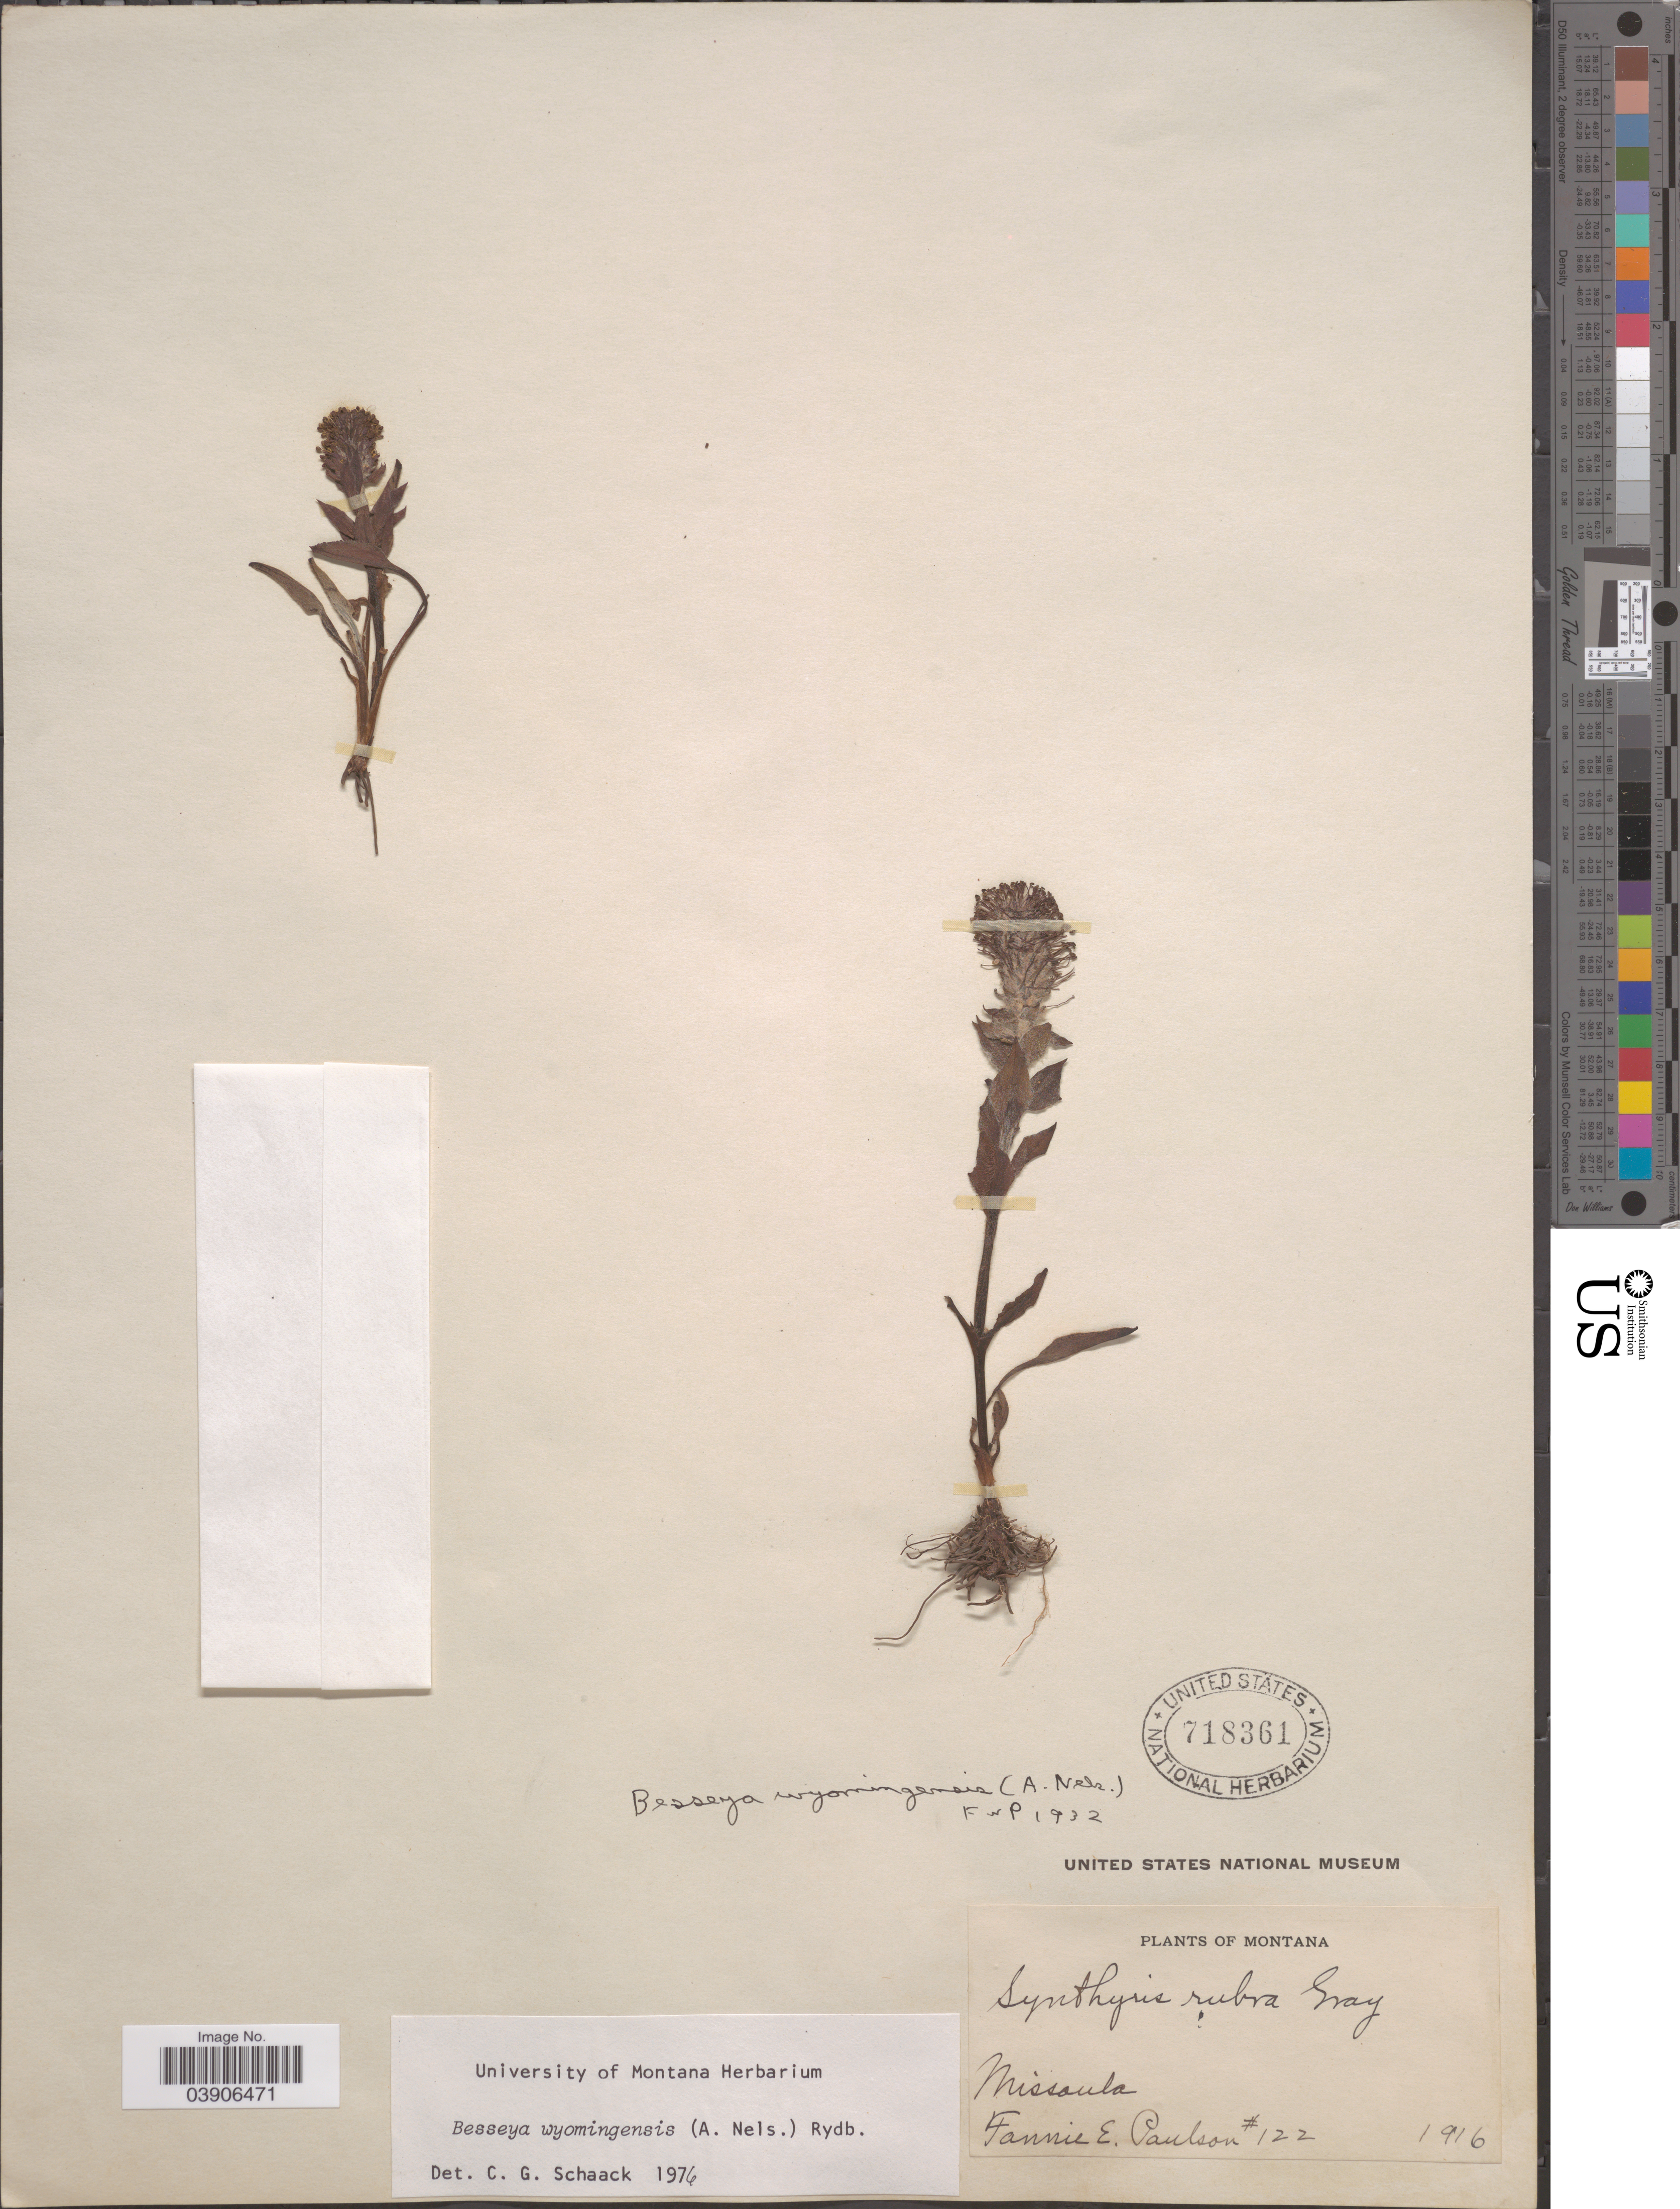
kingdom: Plantae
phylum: Tracheophyta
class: Magnoliopsida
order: Lamiales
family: Plantaginaceae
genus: Synthyris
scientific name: Synthyris wyomingensis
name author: A. Heller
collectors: F. Paulson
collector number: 122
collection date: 1916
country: United States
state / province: Montana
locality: Missoula.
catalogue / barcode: US 718361